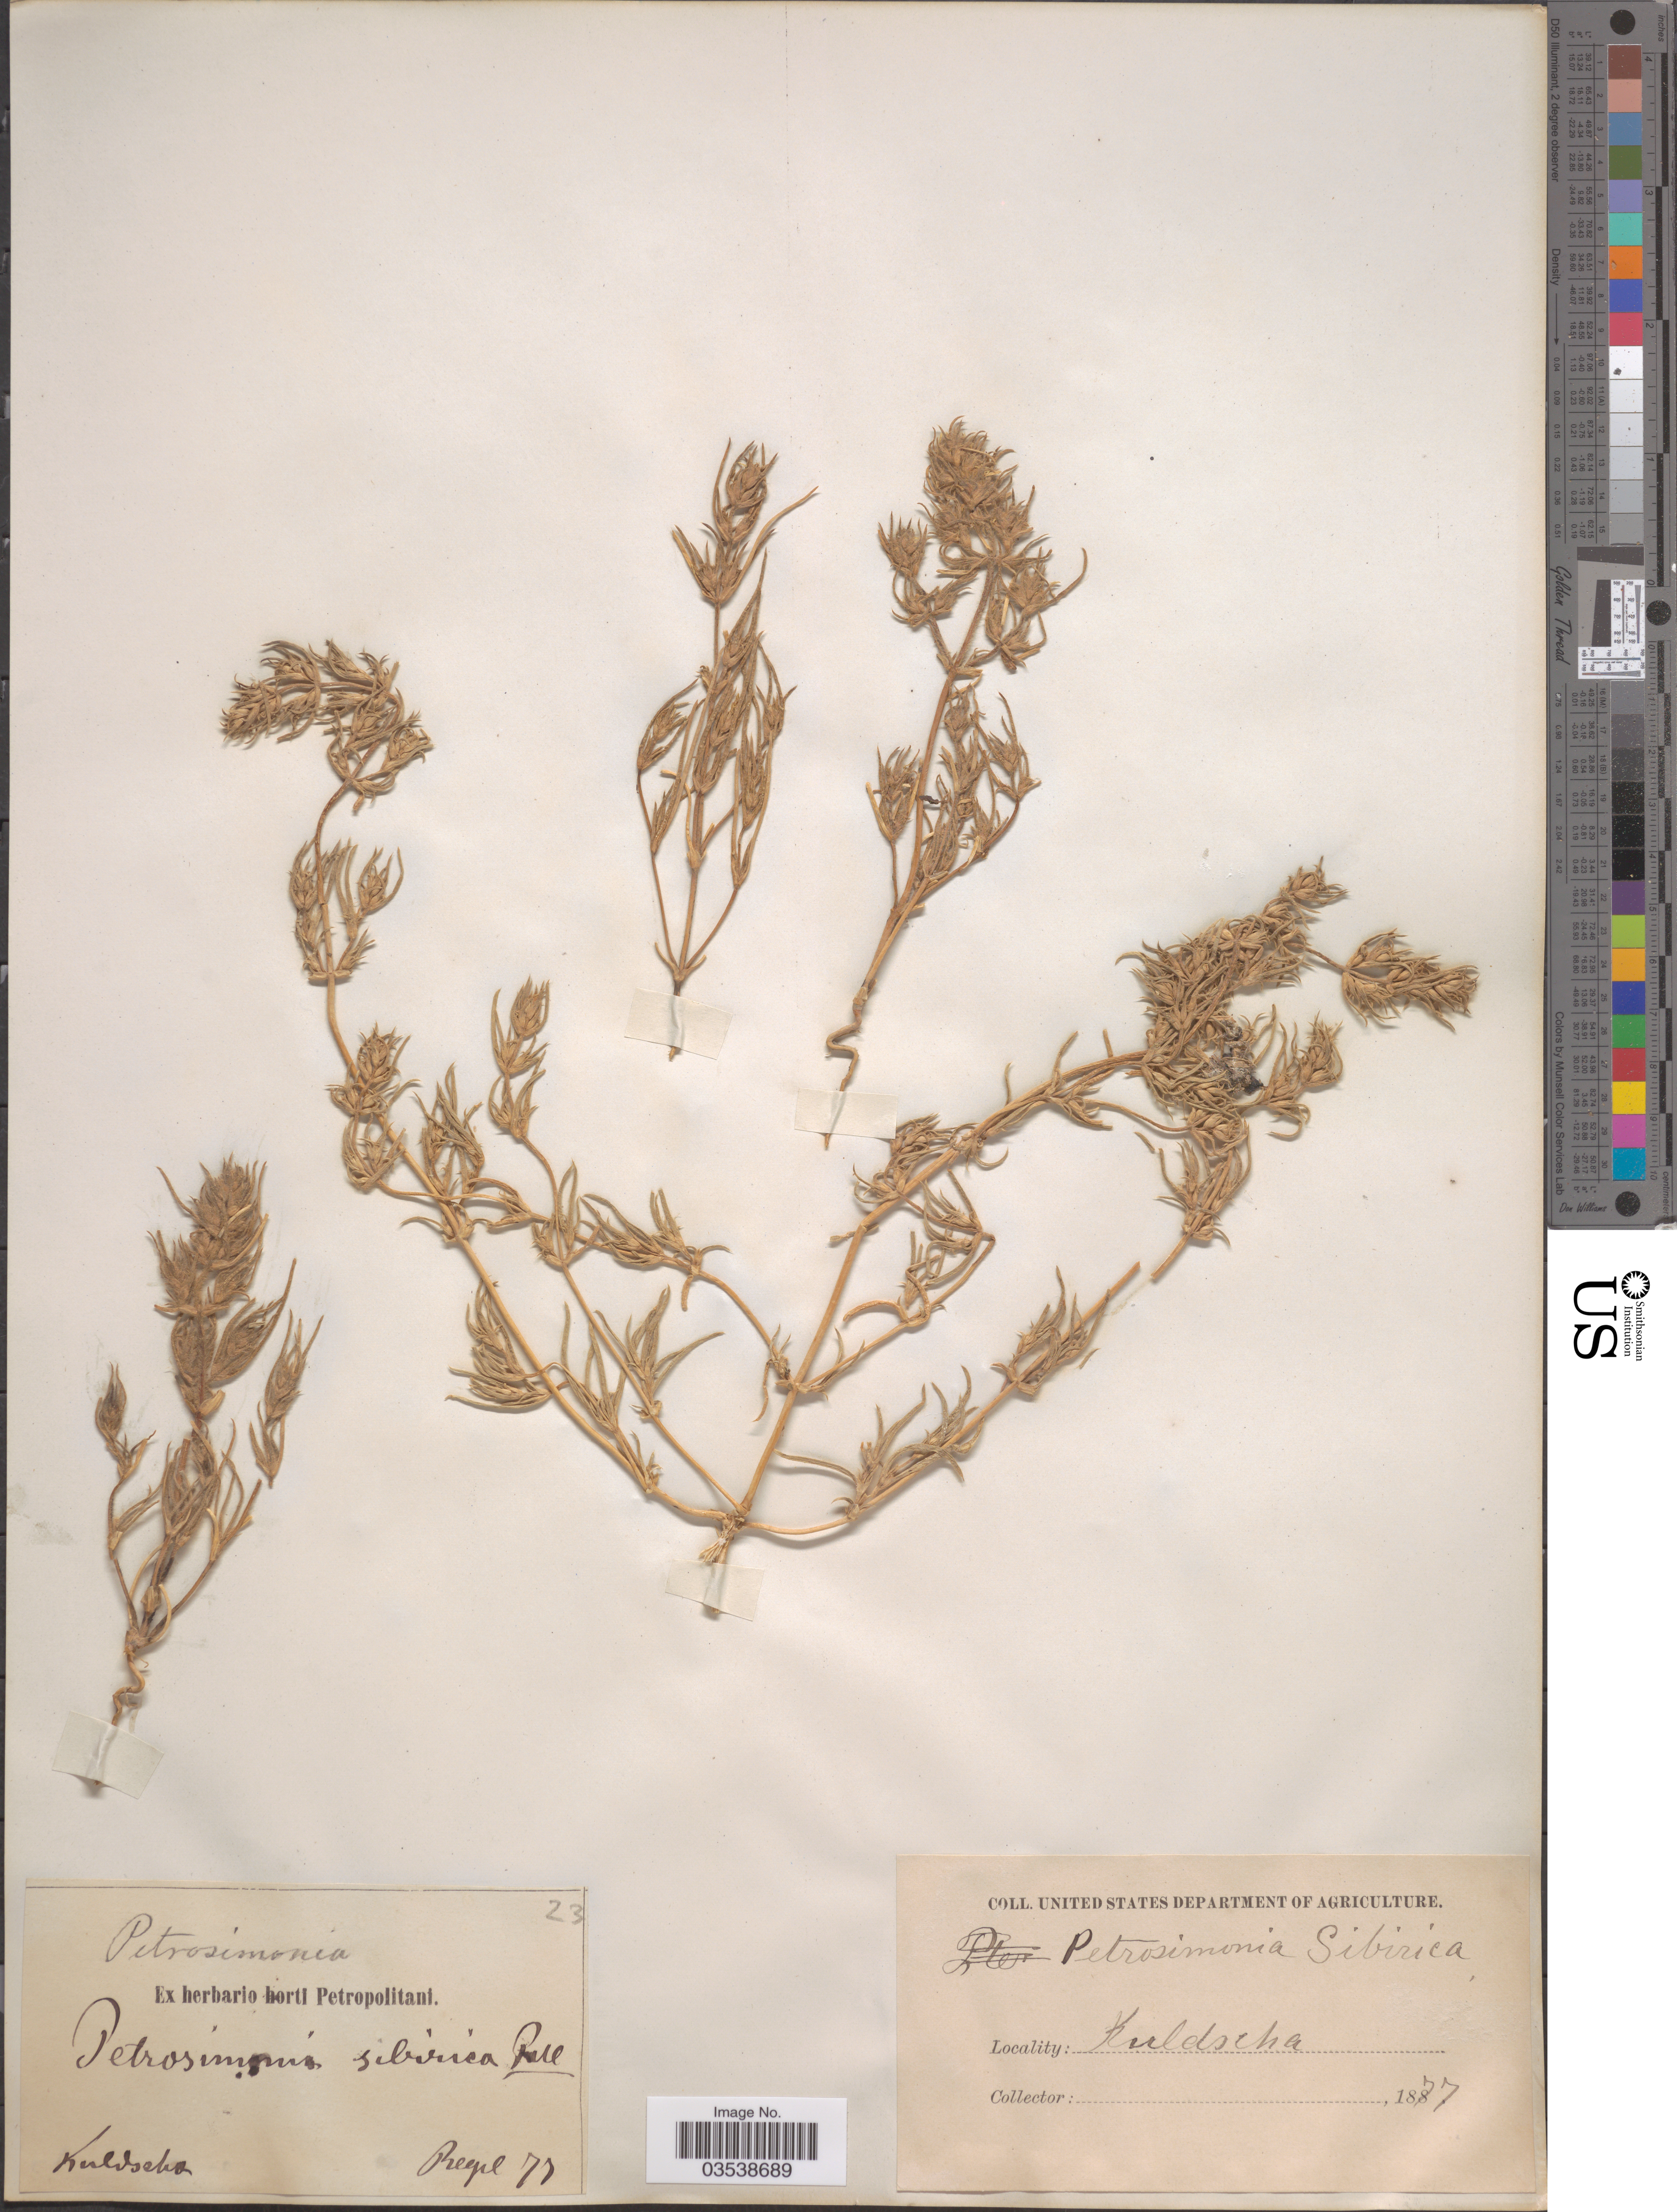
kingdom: Plantae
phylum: Tracheophyta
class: Magnoliopsida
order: Caryophyllales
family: Amaranthaceae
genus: Petrosimonia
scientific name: Petrosimonia sibirica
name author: (Pall.) Bunge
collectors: Regel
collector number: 23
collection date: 1877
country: China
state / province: Xinjiang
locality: Kuldscha.